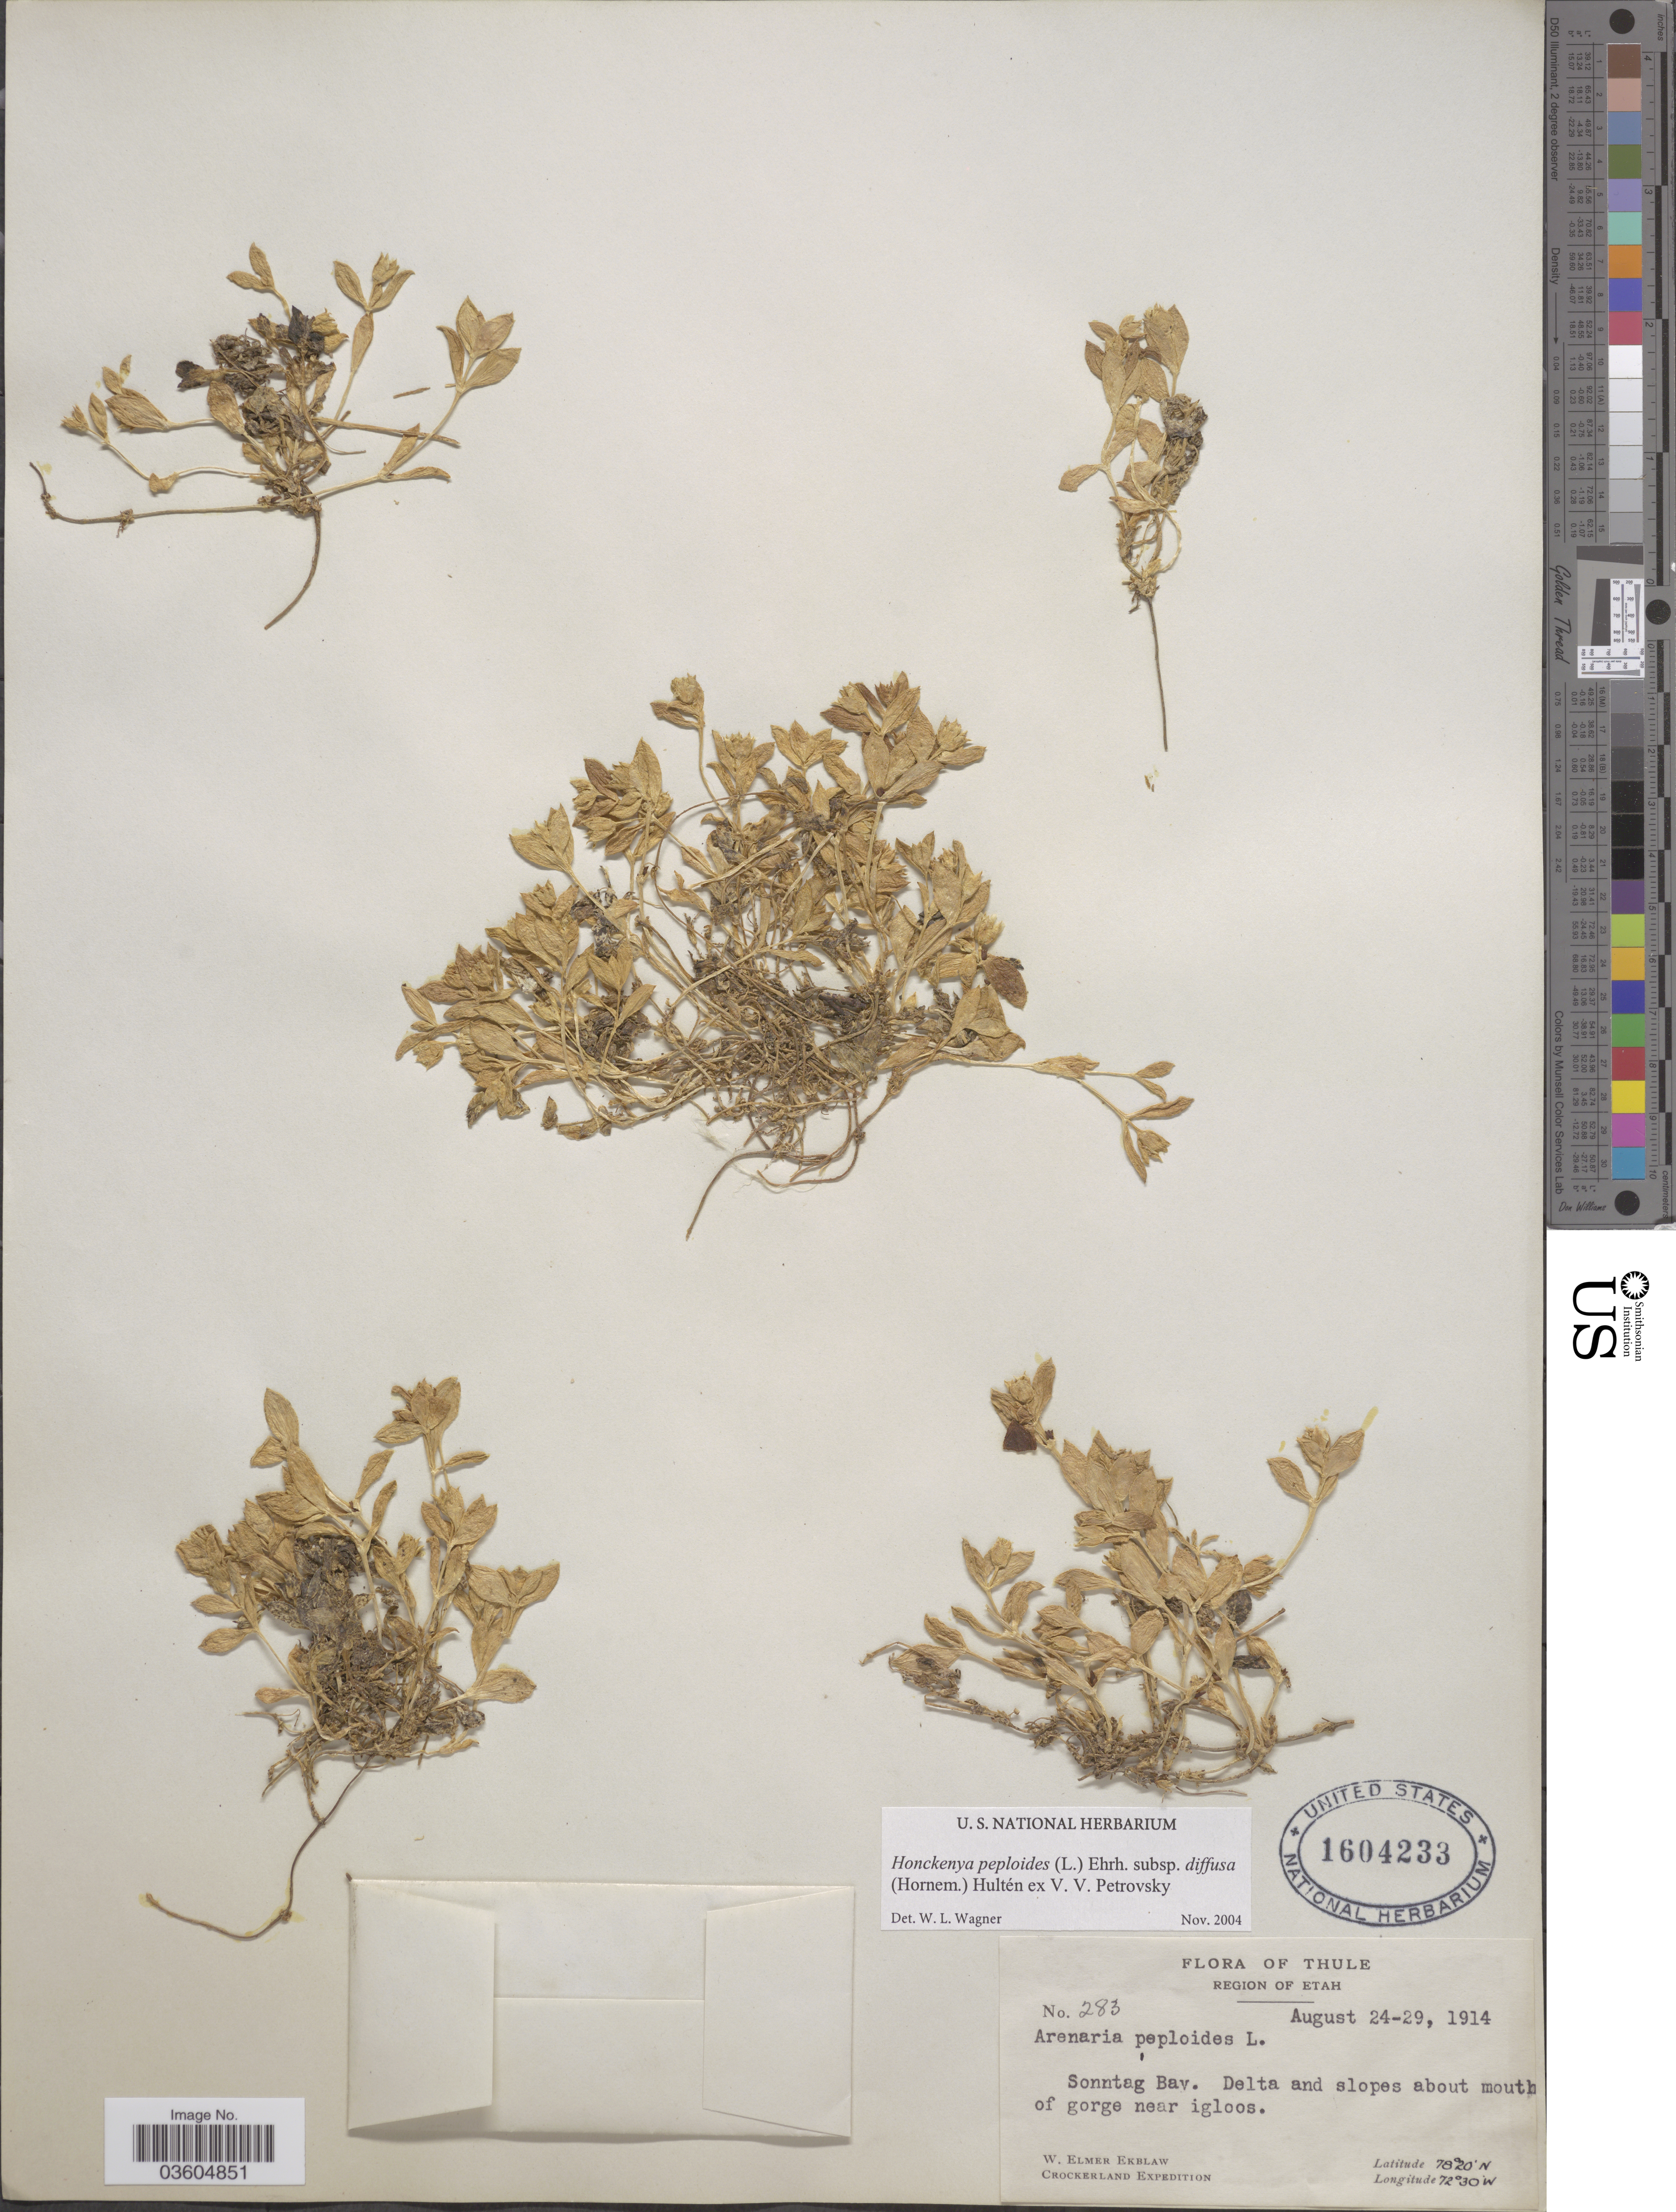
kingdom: Plantae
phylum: Tracheophyta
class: Magnoliopsida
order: Caryophyllales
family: Caryophyllaceae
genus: Honckenya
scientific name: Honckenya peploides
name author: (L.) Ehrh.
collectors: W. Ekblaw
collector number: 283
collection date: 1914-08-24/1914-08-29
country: Greenland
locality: Thule. Region of Etah. Sonntag Bay. Delta and slopes about mouth of gorge near igloos.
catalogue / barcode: US 1604233